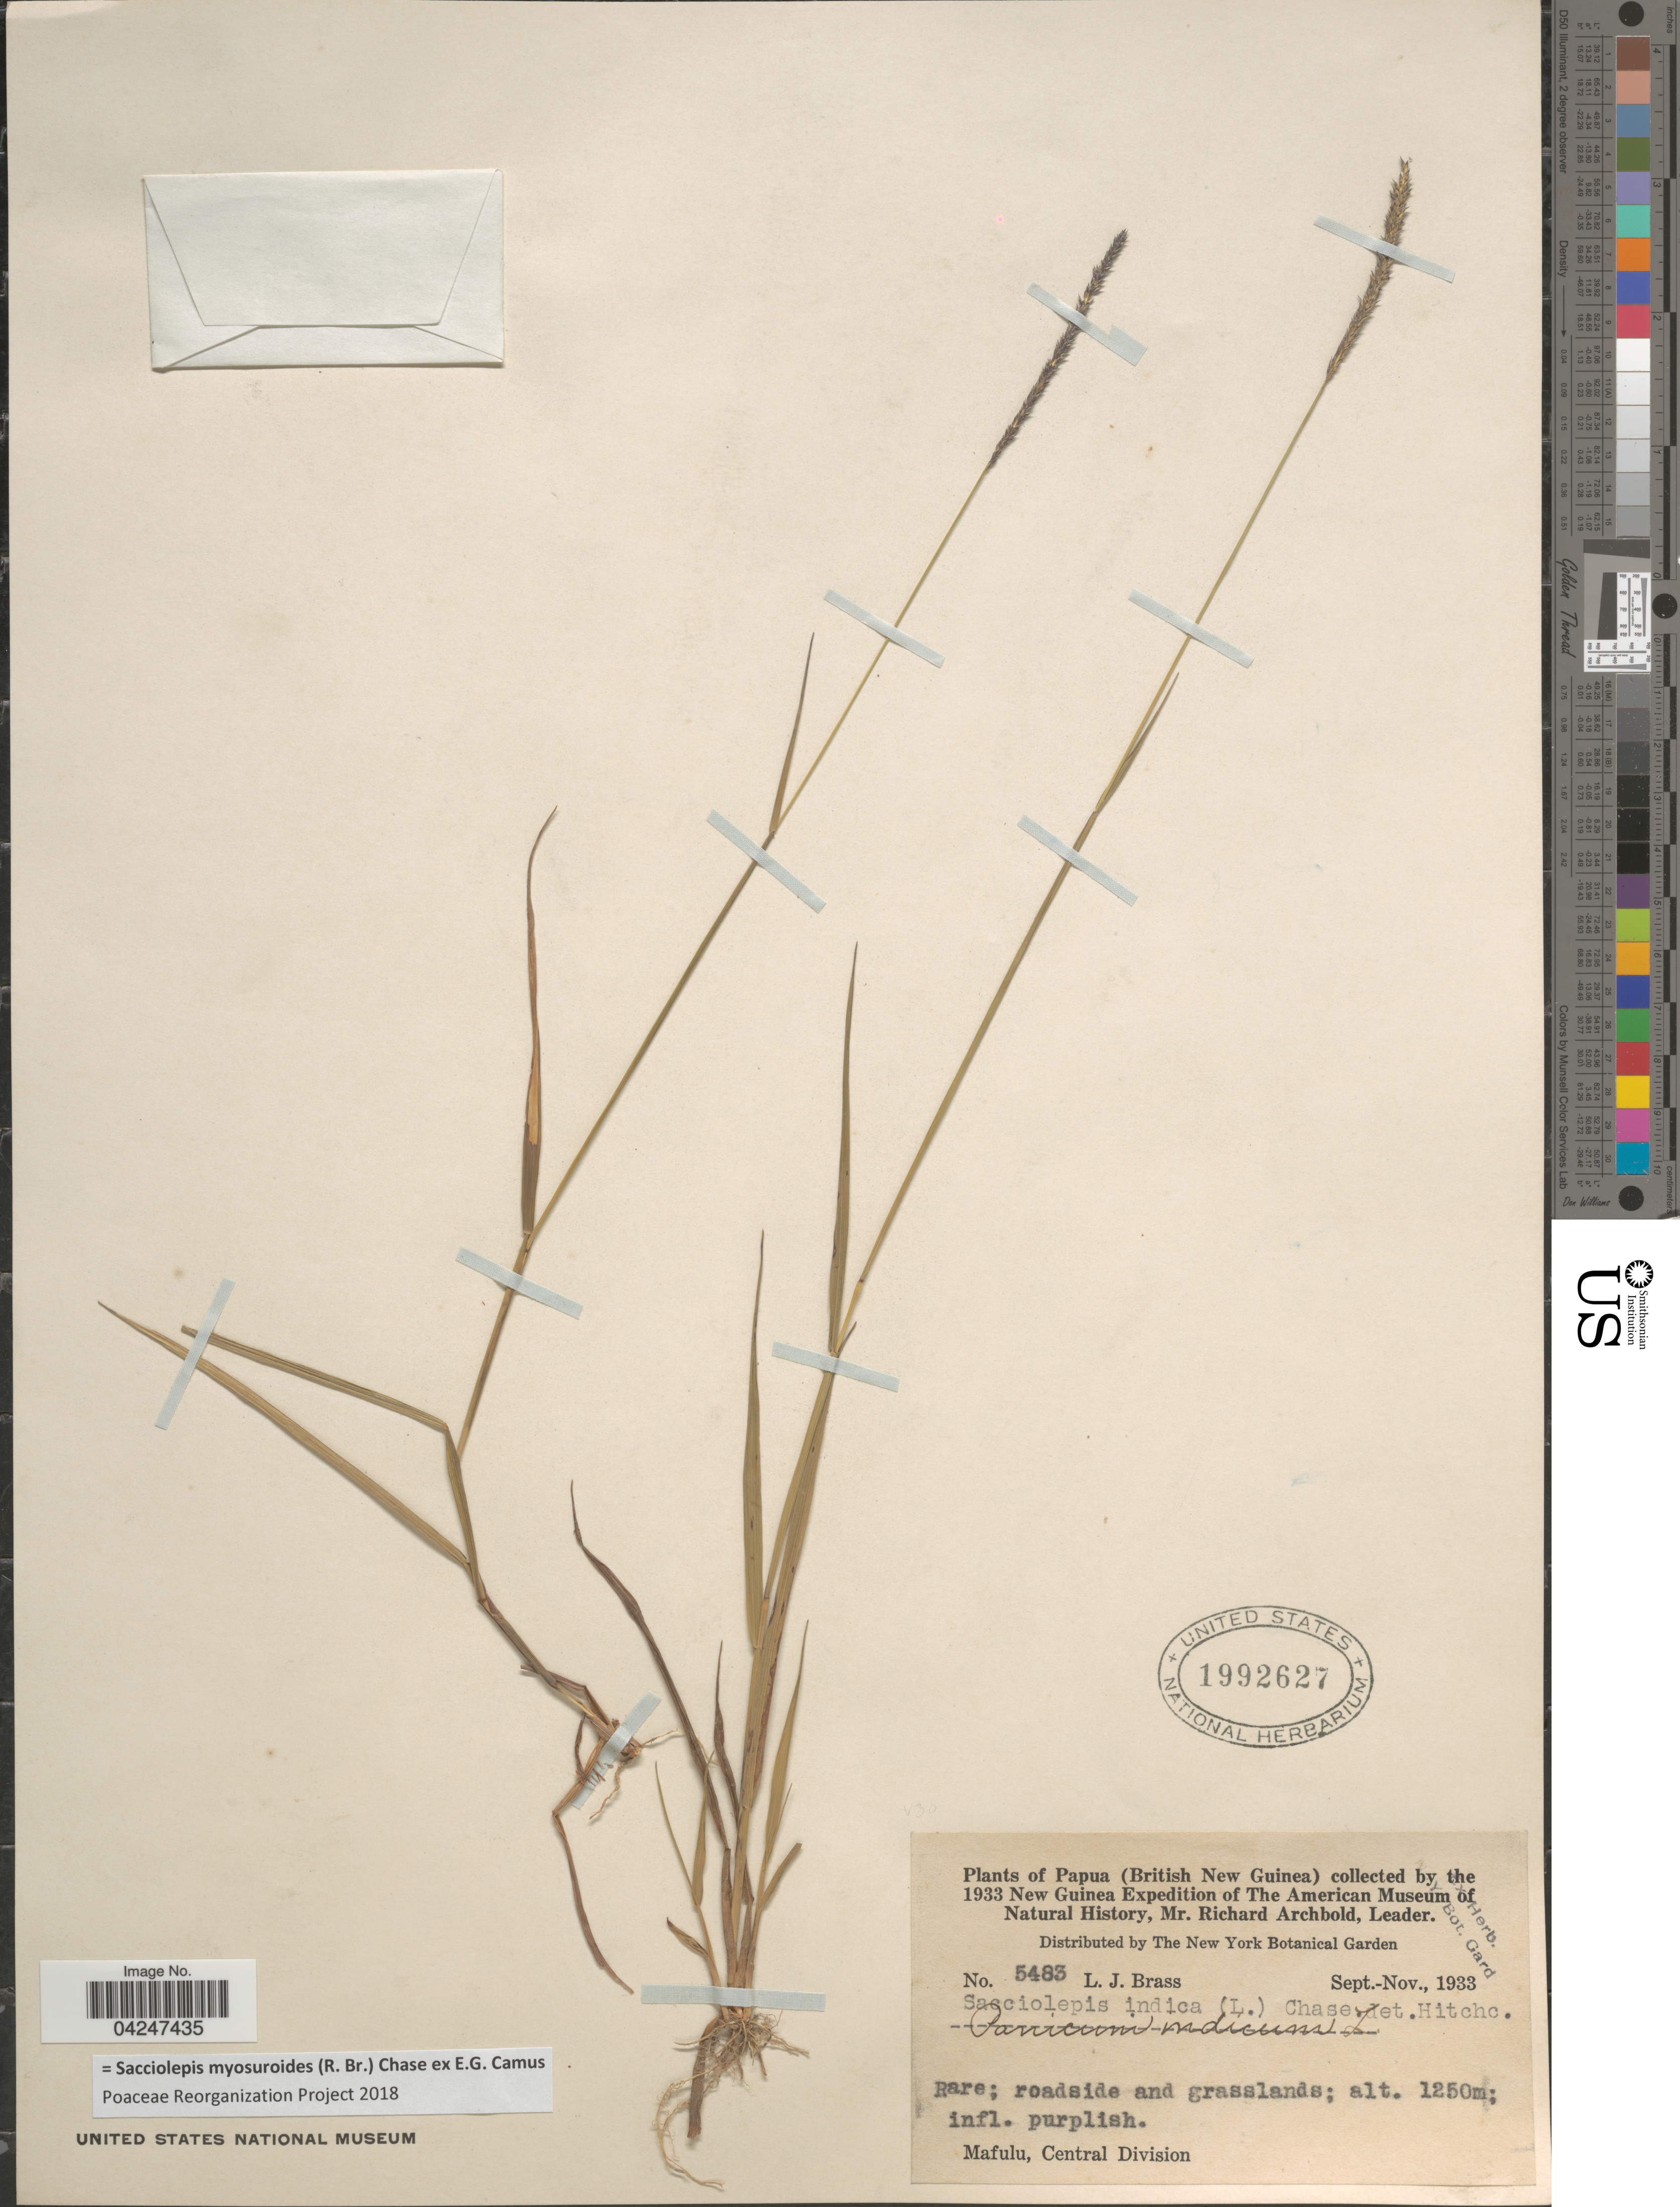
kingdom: Plantae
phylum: Tracheophyta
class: Liliopsida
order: Poales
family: Poaceae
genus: Sacciolepis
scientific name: Sacciolepis myosuroides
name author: (R. Br.) Chase ex E.G. Camus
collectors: L. J. Brass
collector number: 5483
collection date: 1933-09/1933-11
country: Papua New Guinea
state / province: Central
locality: Papua (British New Guinea). 1933 New Guinea Expedition of The American Museum of Natural History. Mafulu, Central Division.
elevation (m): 1250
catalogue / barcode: US 1992627